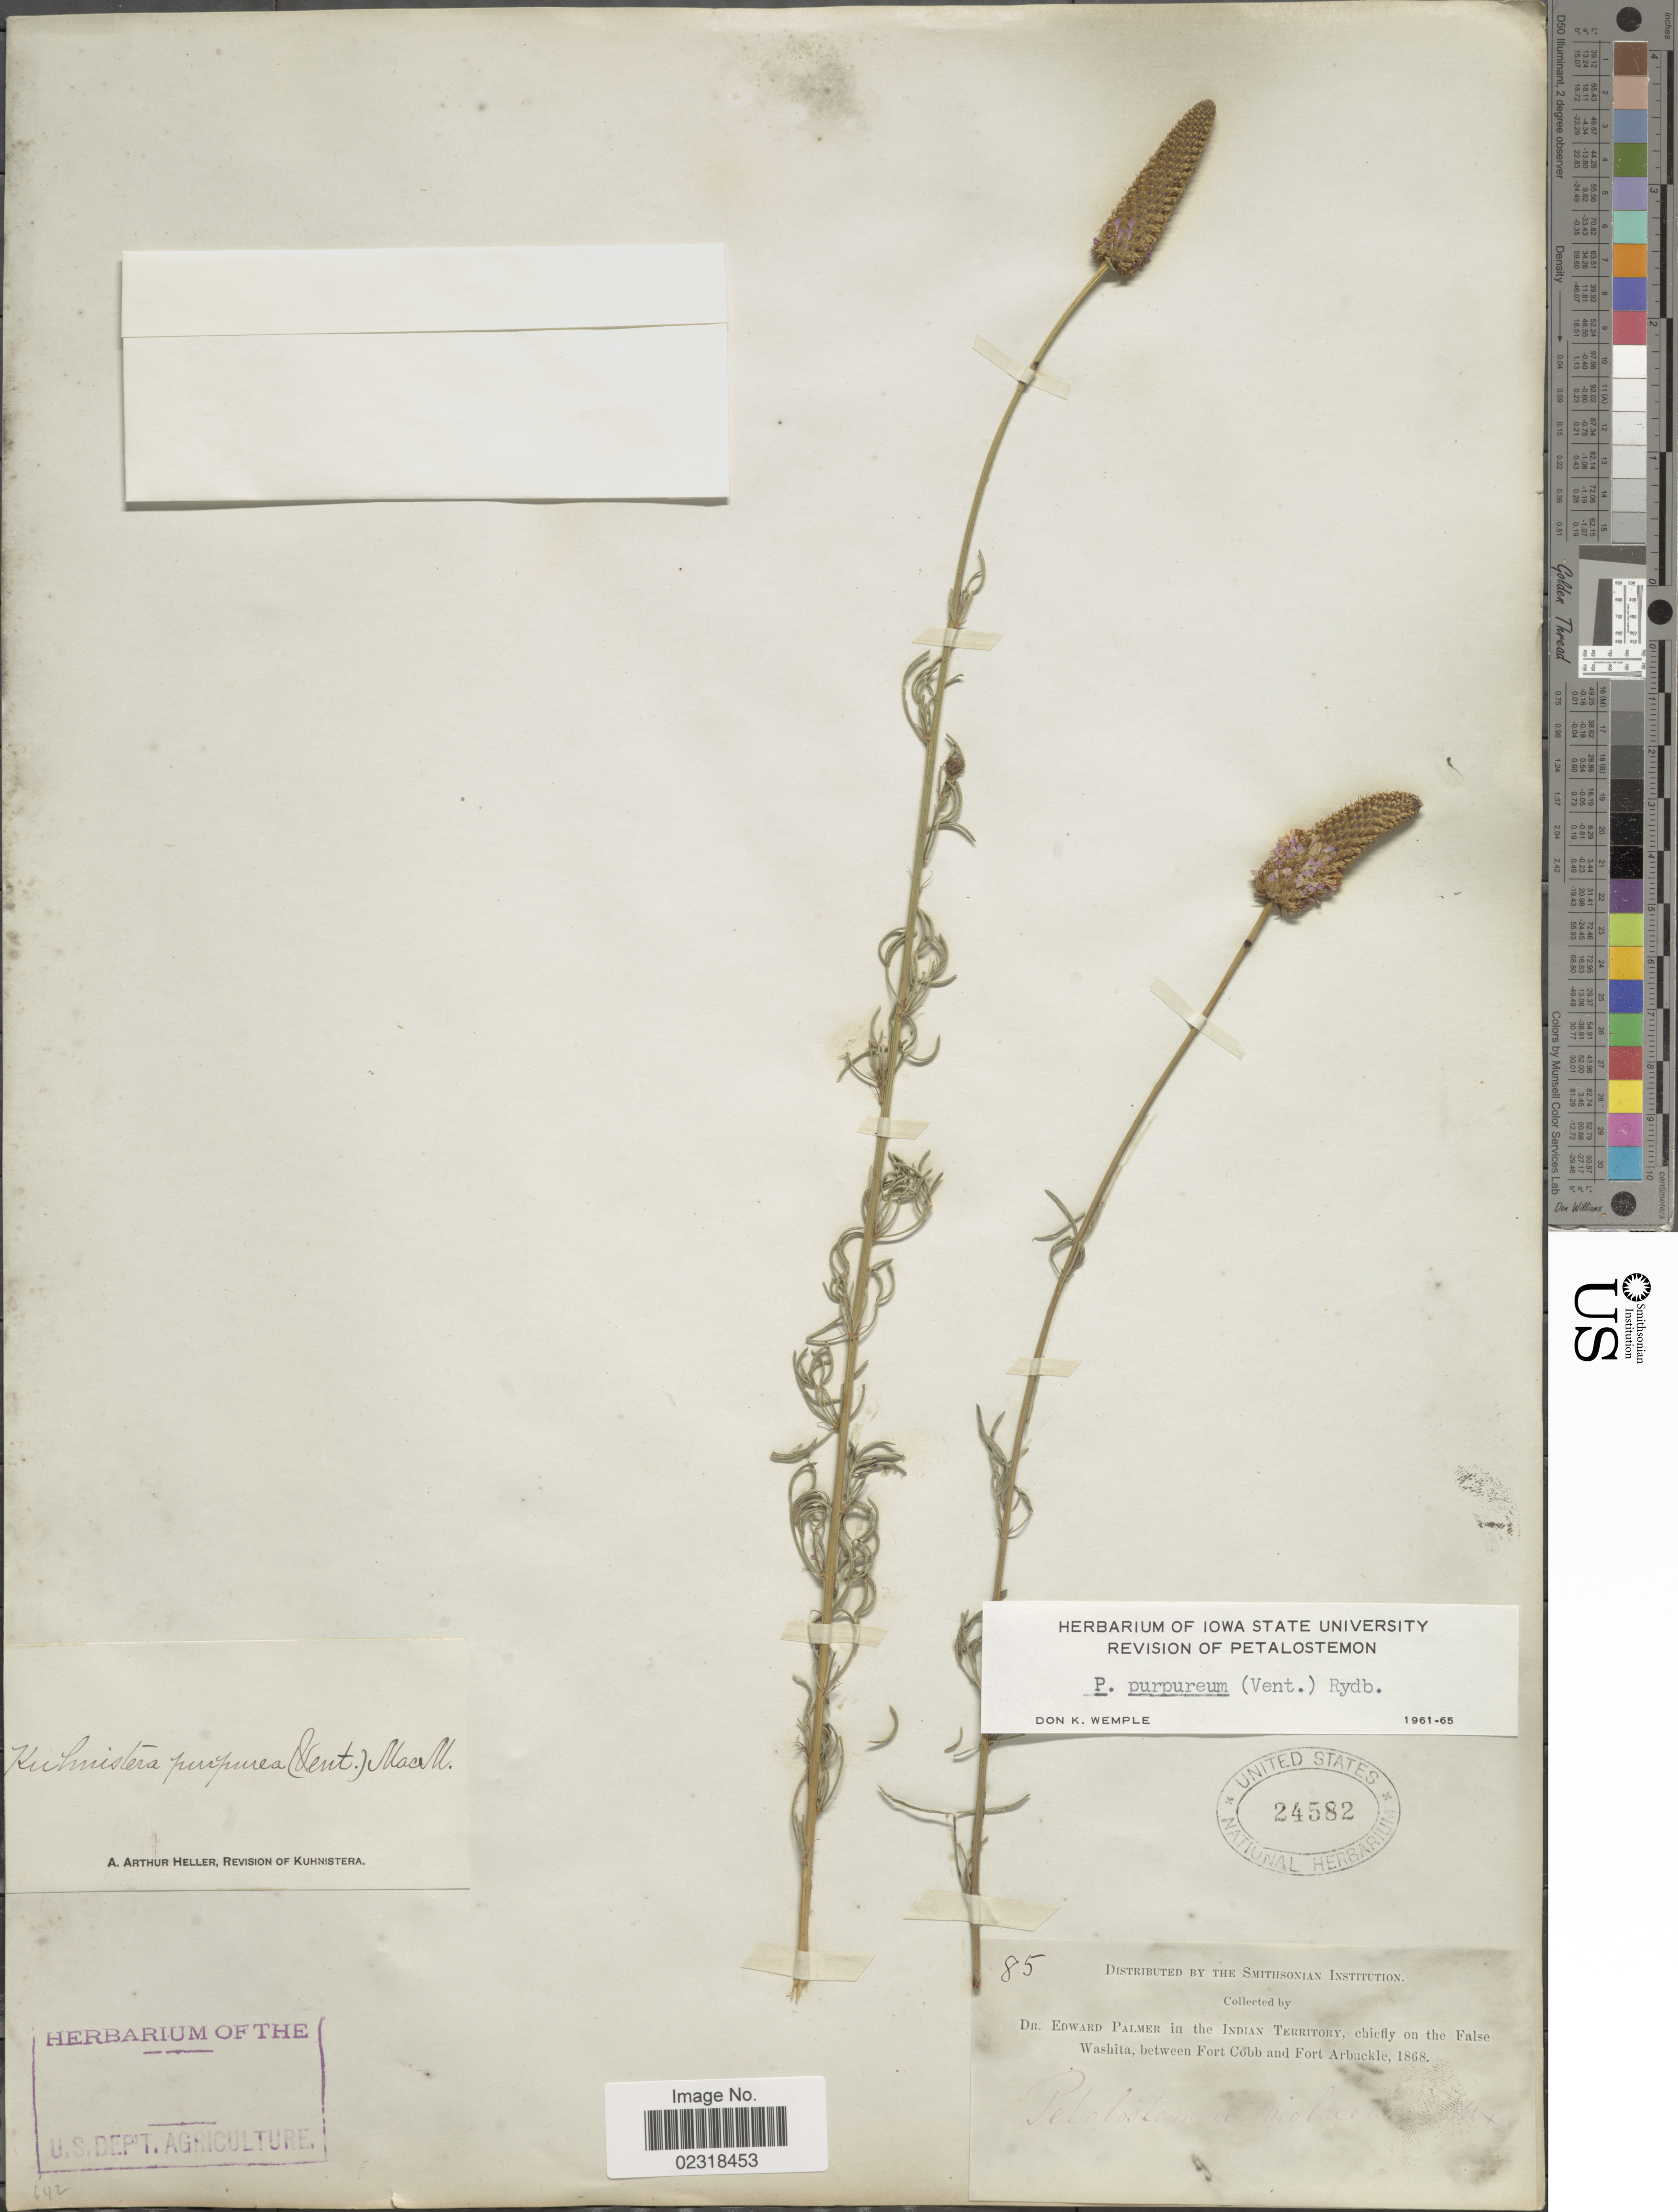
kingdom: Plantae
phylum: Tracheophyta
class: Magnoliopsida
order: Fabales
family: Fabaceae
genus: Dalea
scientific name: Dalea purpurea var. purpurea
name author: Vent.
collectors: E. Palmer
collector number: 85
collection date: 1868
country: United States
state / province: Oklahoma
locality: Indian Territory, chiefly on the False Washita, between Fort Cobb and Fort Arbuckle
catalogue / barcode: US 24582